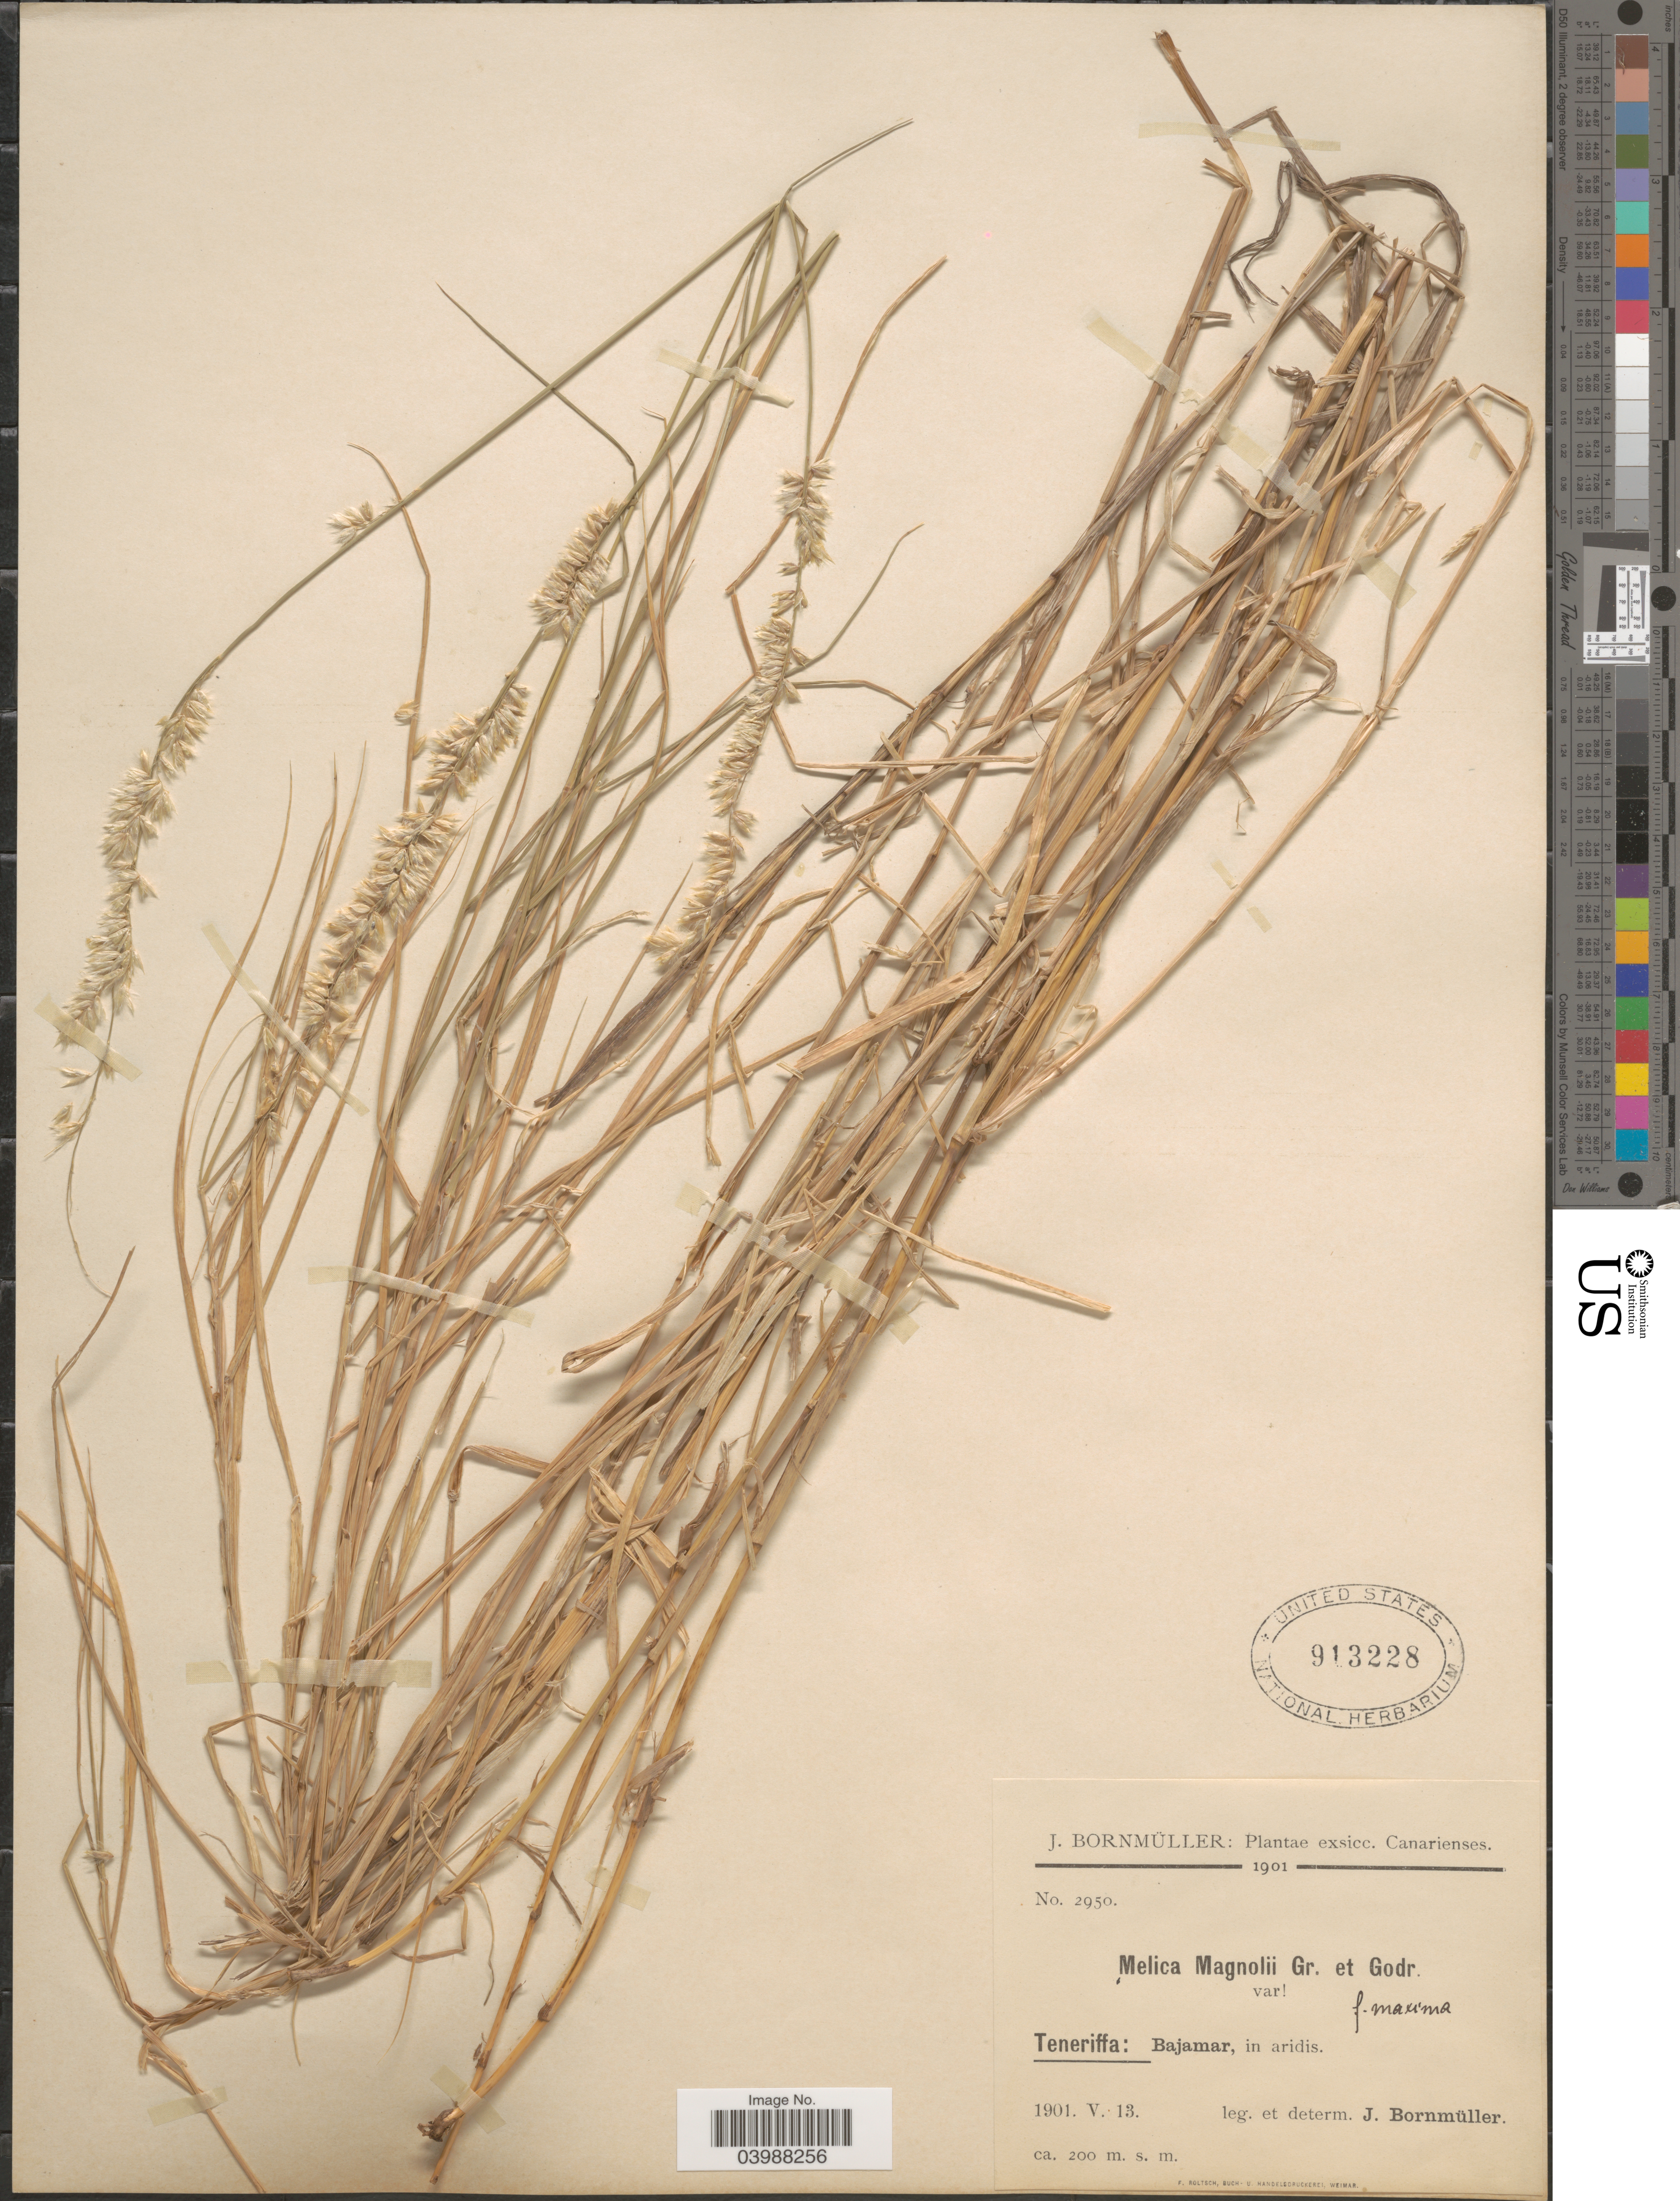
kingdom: Plantae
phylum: Tracheophyta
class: Liliopsida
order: Poales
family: Poaceae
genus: Melica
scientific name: Melica ciliata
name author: L.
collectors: J. Bornmüller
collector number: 2950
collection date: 1901-05-13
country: Spain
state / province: Canarias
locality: Teneriffa: Bajamar, in aridis.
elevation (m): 200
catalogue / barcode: US 913228